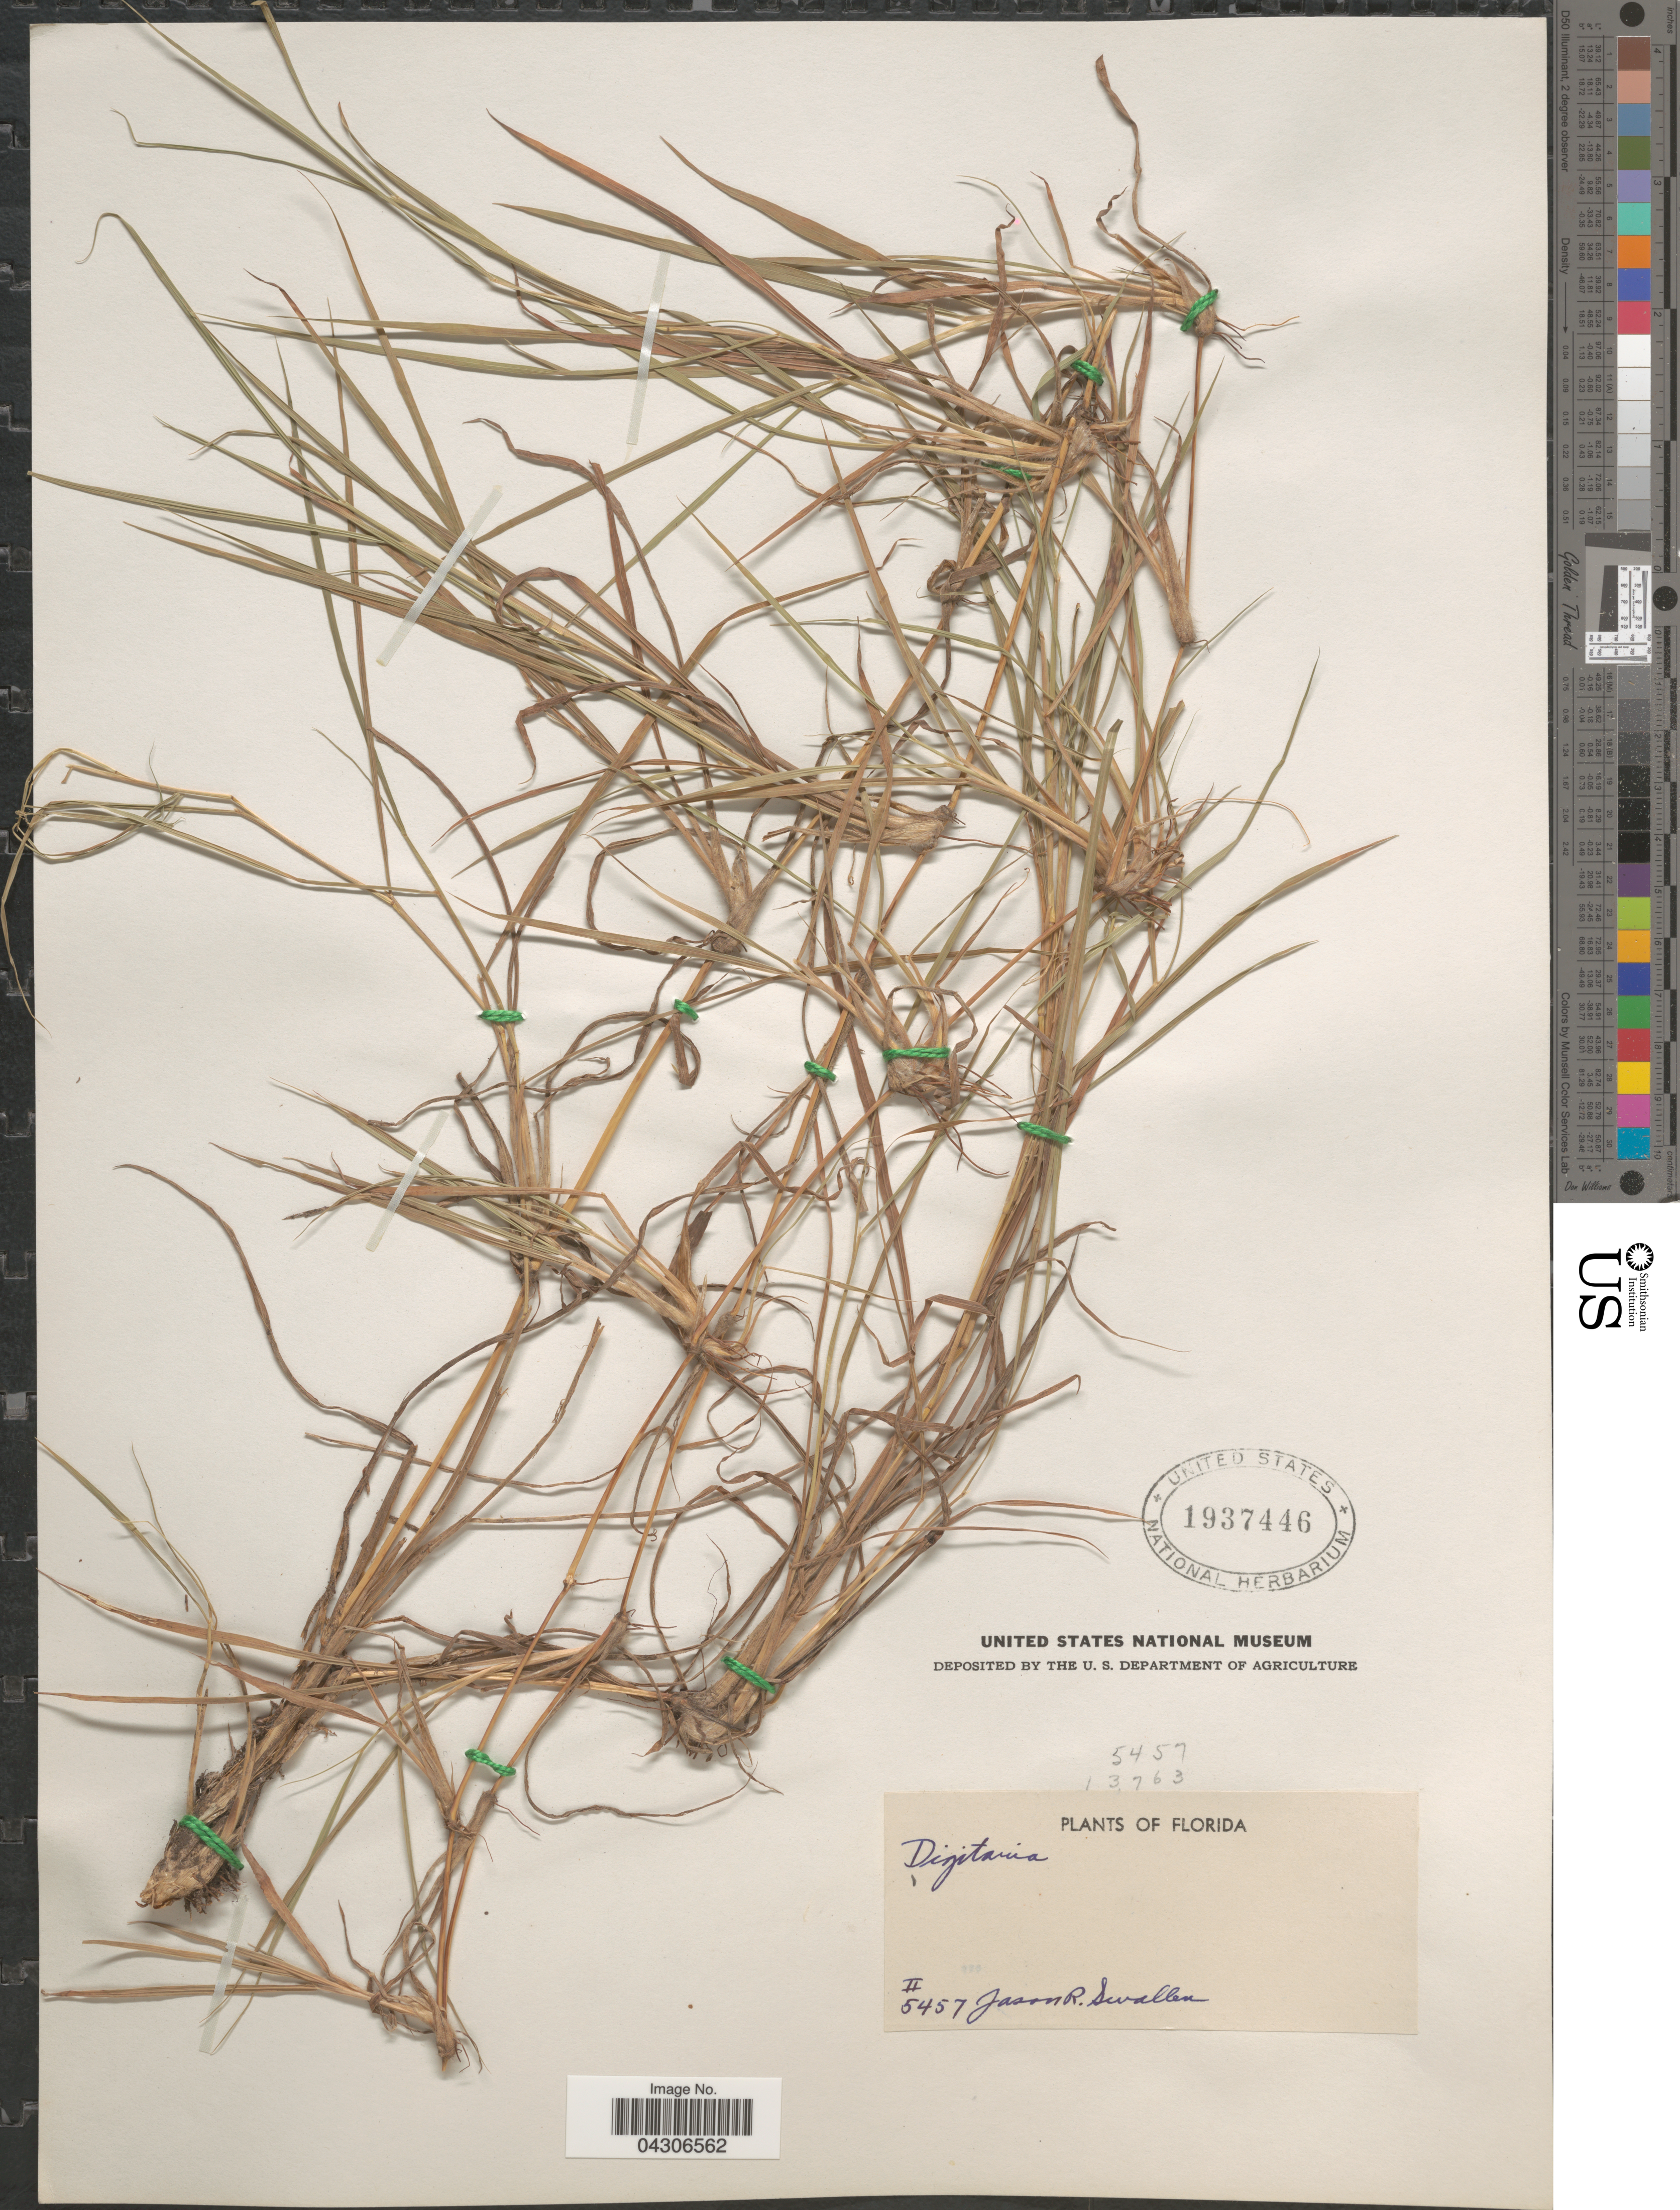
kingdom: Plantae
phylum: Tracheophyta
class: Liliopsida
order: Poales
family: Poaceae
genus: Digitaria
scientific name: Digitaria sp.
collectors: J. R. Swallen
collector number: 5457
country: United States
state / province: Florida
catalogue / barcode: US 1937446